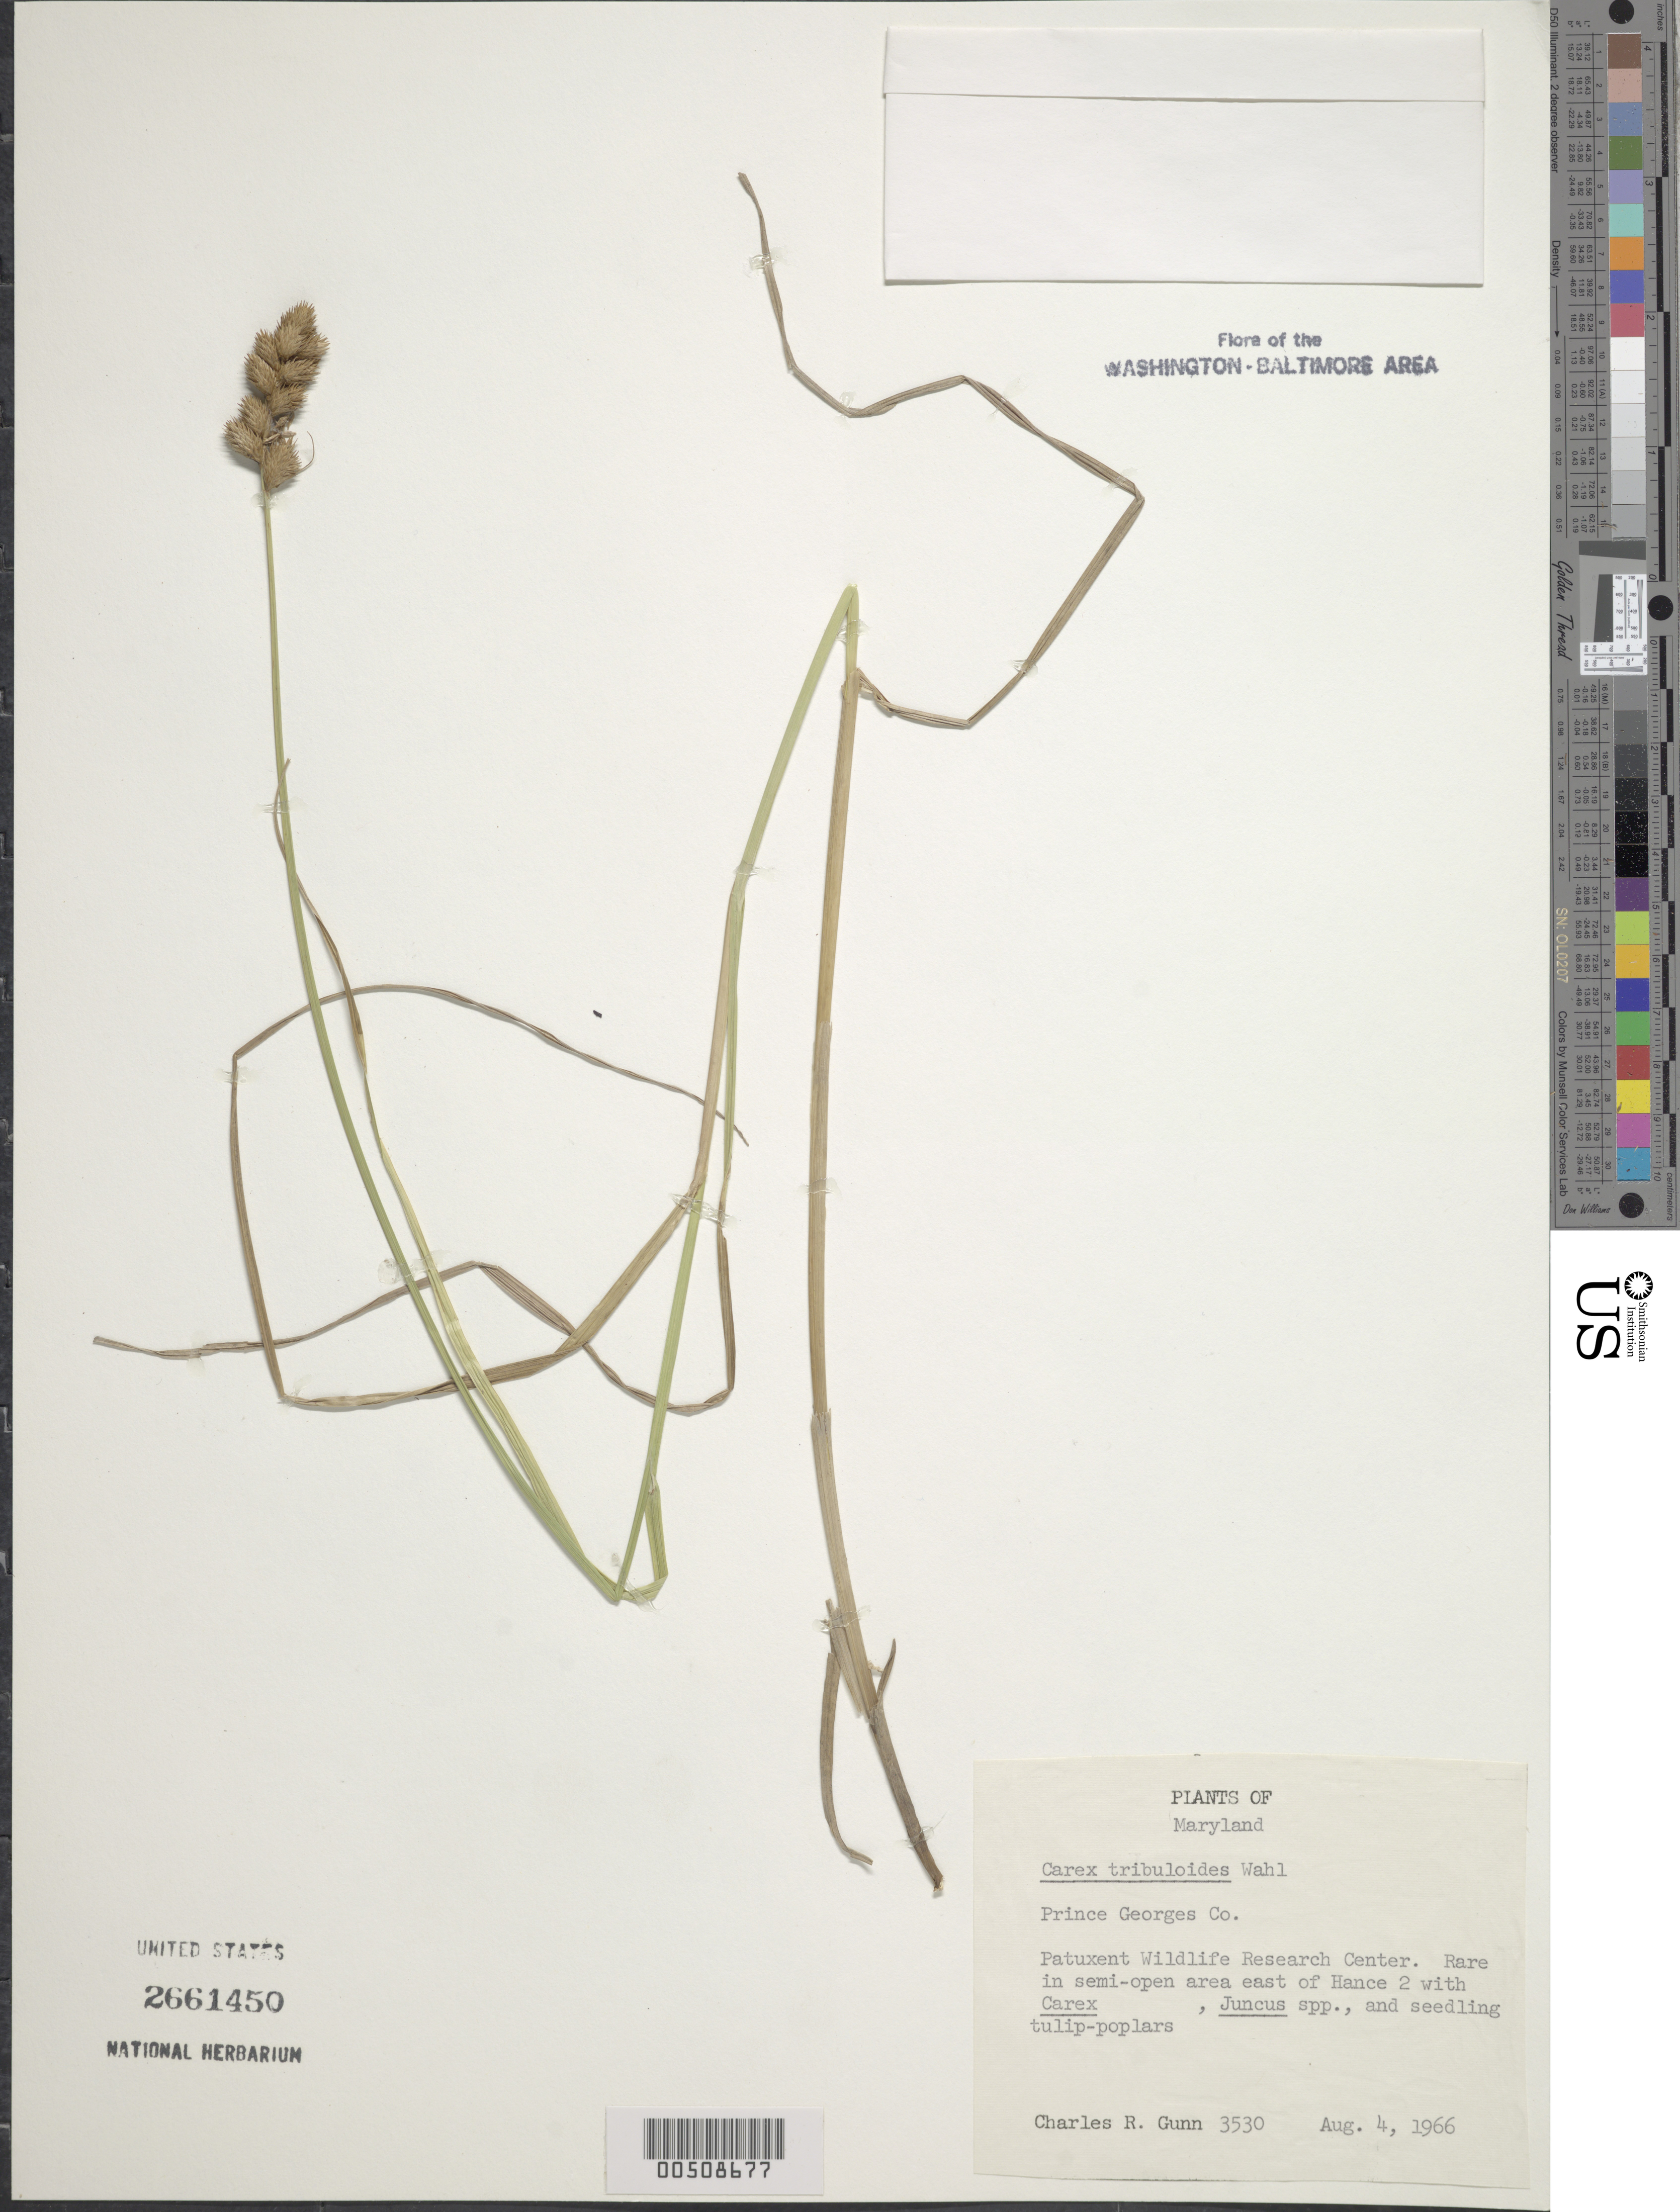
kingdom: Plantae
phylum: Tracheophyta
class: Liliopsida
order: Poales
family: Cyperaceae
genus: Carex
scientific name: Carex tribuloides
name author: Wahlenb.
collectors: C. R. Gunn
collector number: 3530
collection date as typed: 04 Aug 1966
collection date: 1966-08-04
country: United States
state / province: Maryland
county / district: Prince George's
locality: Patuxent Wildlife Research Center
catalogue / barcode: US 2661450